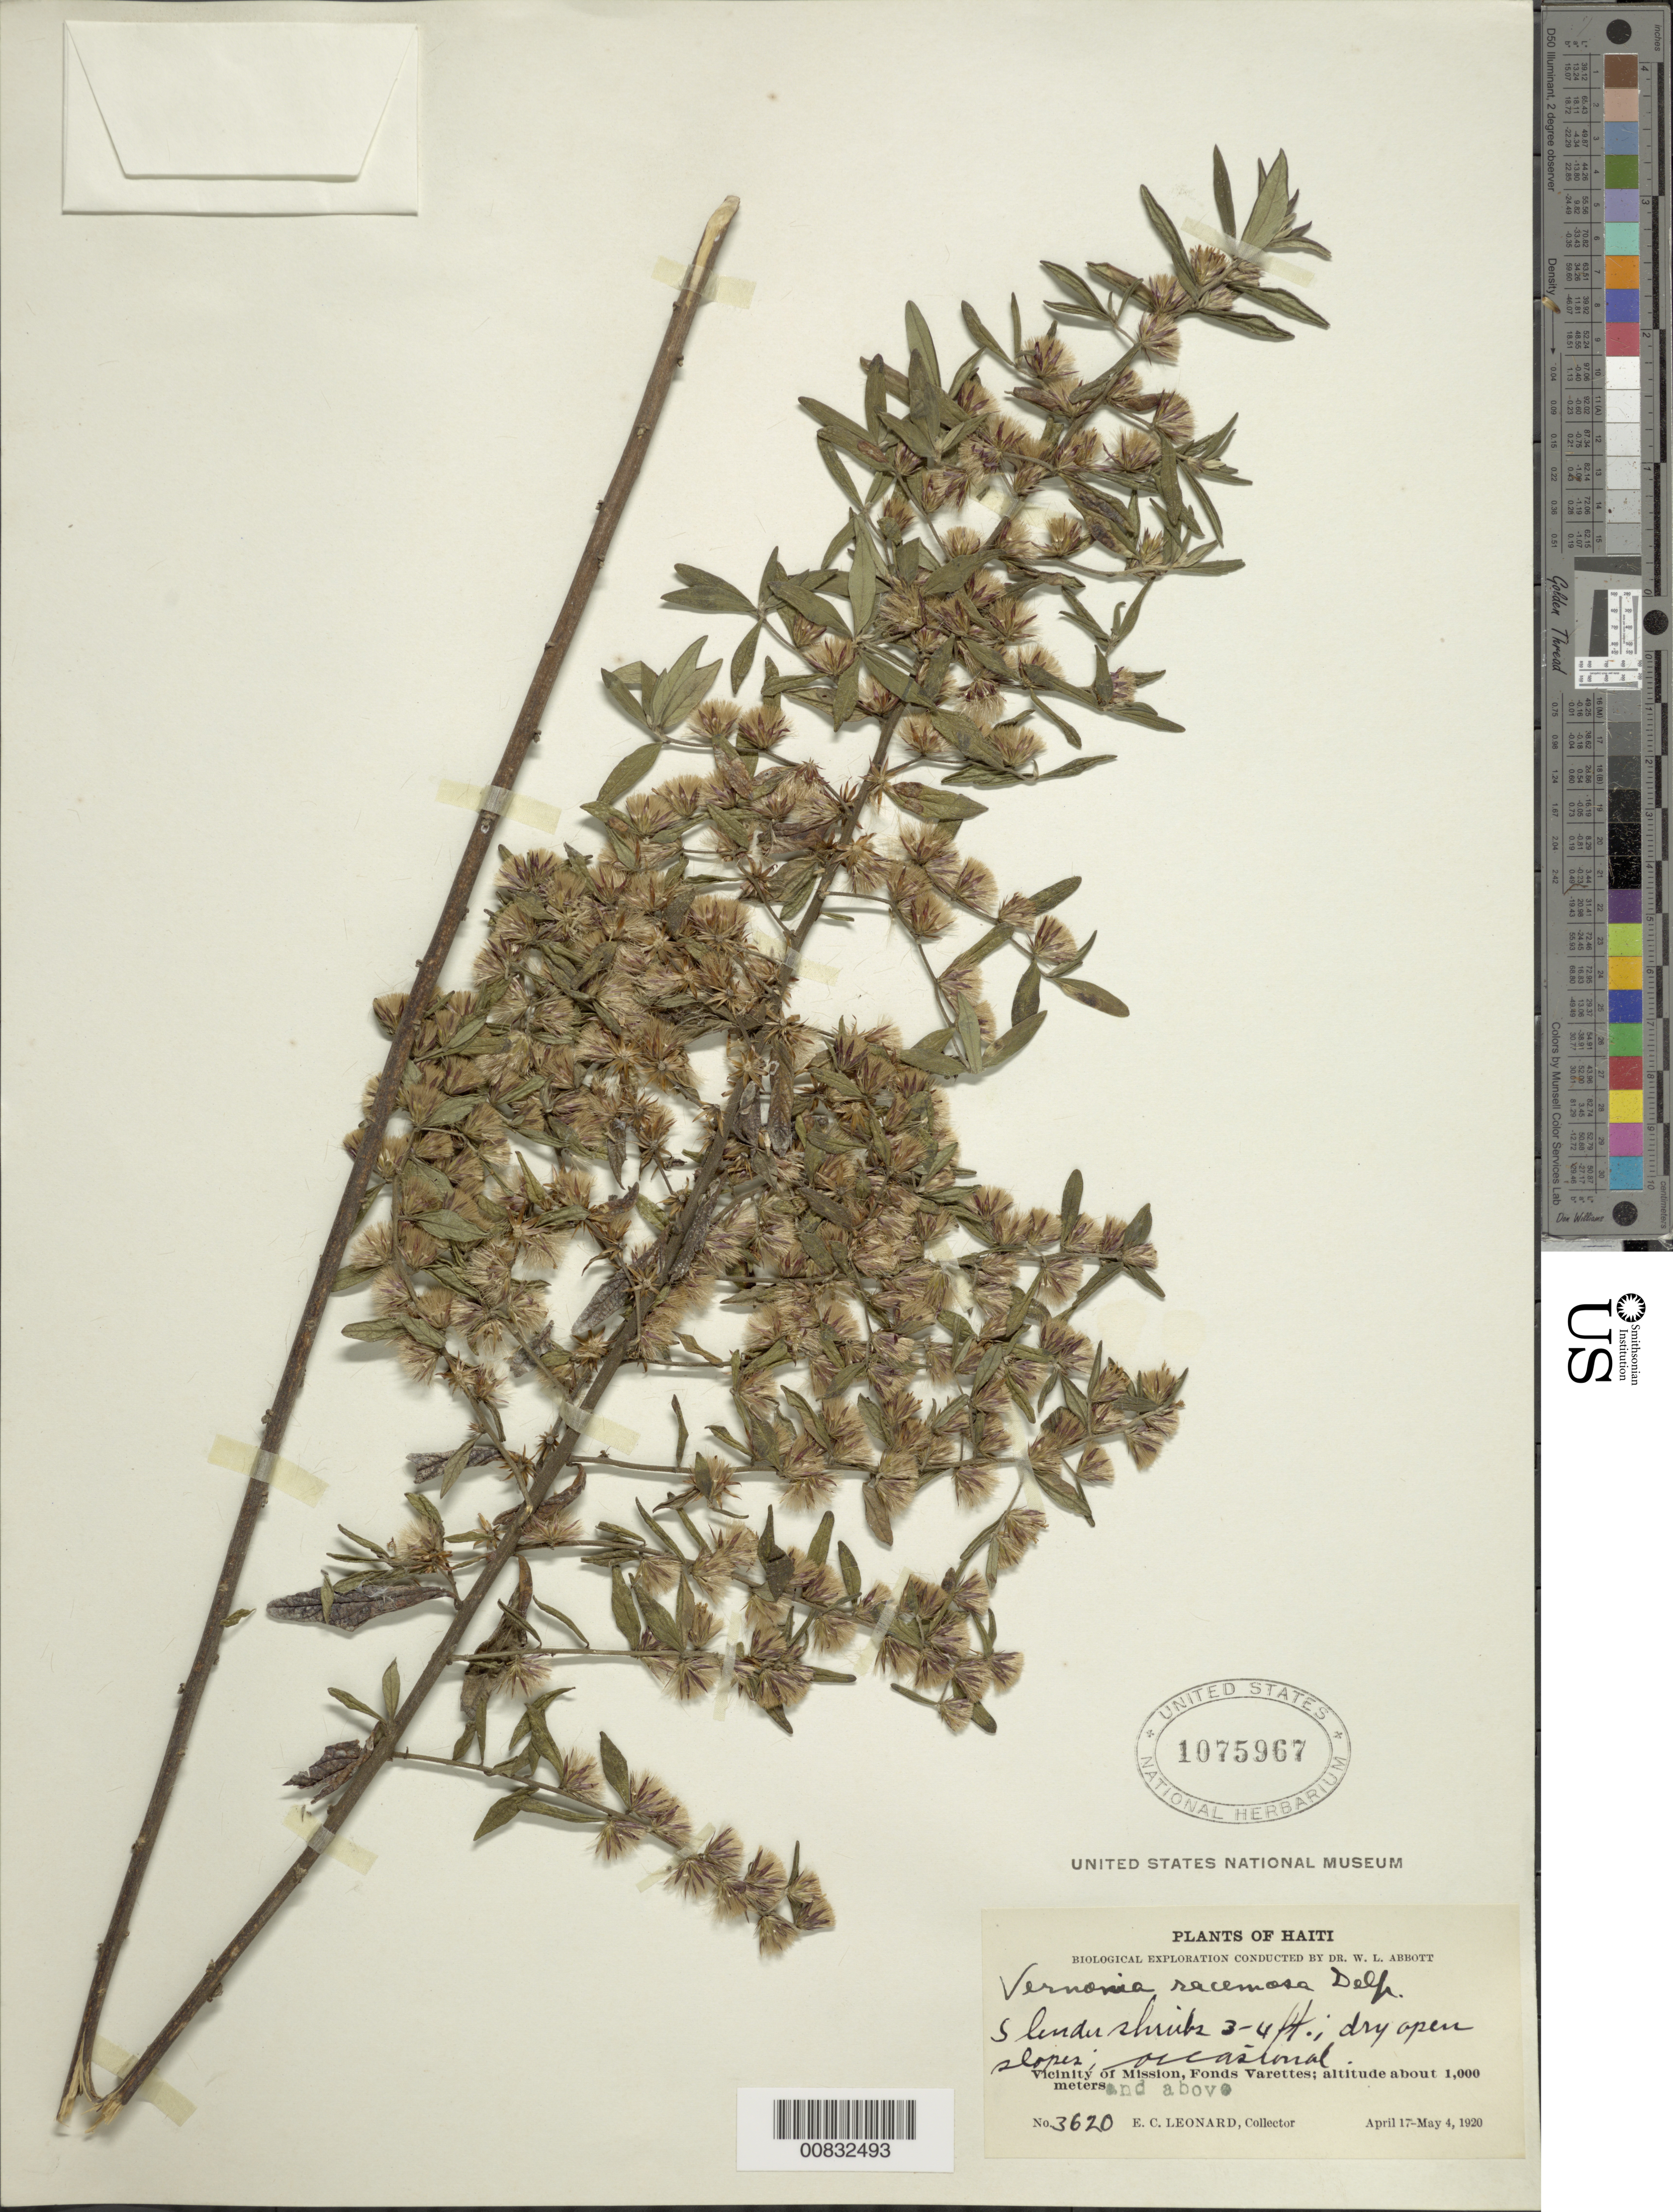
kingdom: Plantae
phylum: Tracheophyta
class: Magnoliopsida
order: Asterales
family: Asteraceae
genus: Lepidaploa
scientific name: Lepidaploa sericea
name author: (Rich.) H. Rob.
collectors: E. C. Leonard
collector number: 3620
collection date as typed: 17 Apr 1920 to 04 May 1920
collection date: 1920-04-17/1920-05-04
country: Haiti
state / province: Ouest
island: Hispaniola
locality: Vicinity of Mission, Fond Verrettes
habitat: Dry open slopes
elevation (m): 1000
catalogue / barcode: US 1075967